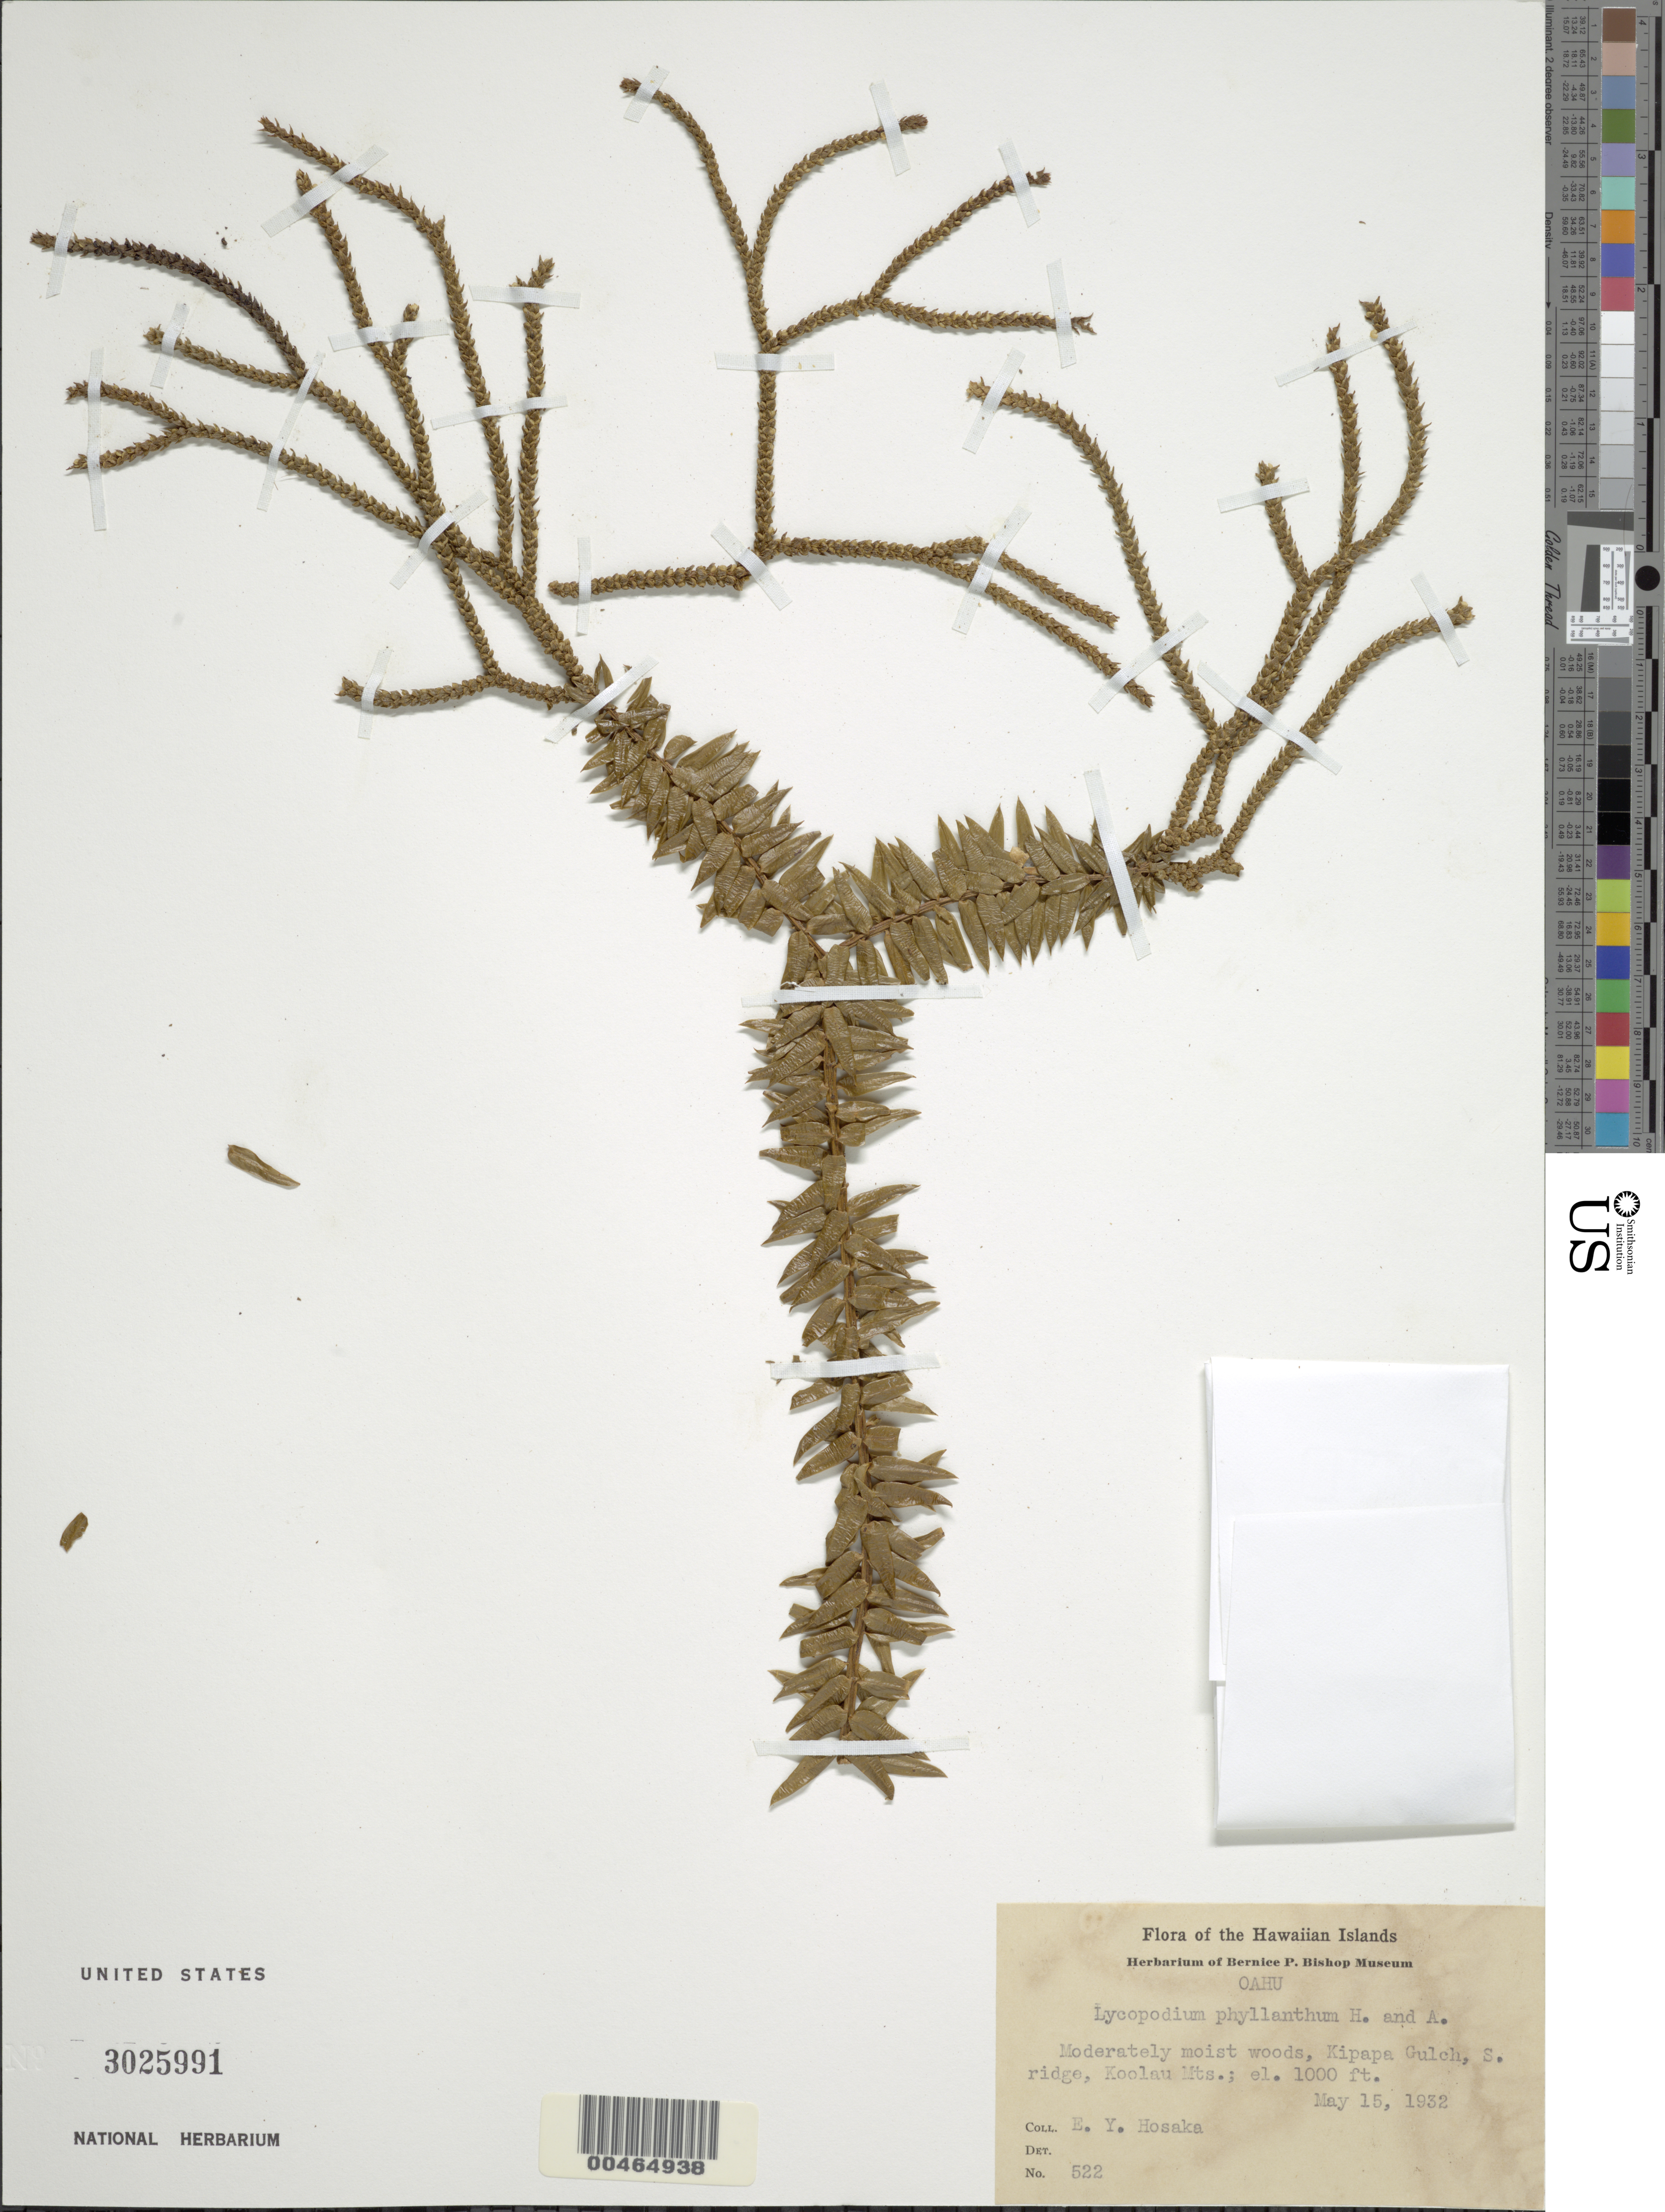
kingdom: Plantae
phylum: Tracheophyta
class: Lycopodiopsida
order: Lycopodiales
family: Lycopodiaceae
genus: Phlegmariurus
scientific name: Phlegmariurus phyllanthus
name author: (Hook. & Arn.) R.D. Dixit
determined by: Field, A. R.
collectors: E. Y. Hosaka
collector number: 522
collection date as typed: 15 May 1932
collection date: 1932-05-15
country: United States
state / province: Hawaii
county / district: Honolulu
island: Oahu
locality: Kipapa Gulch, S ridge, Koolau Mountains, Oahu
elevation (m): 305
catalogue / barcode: US 3025991